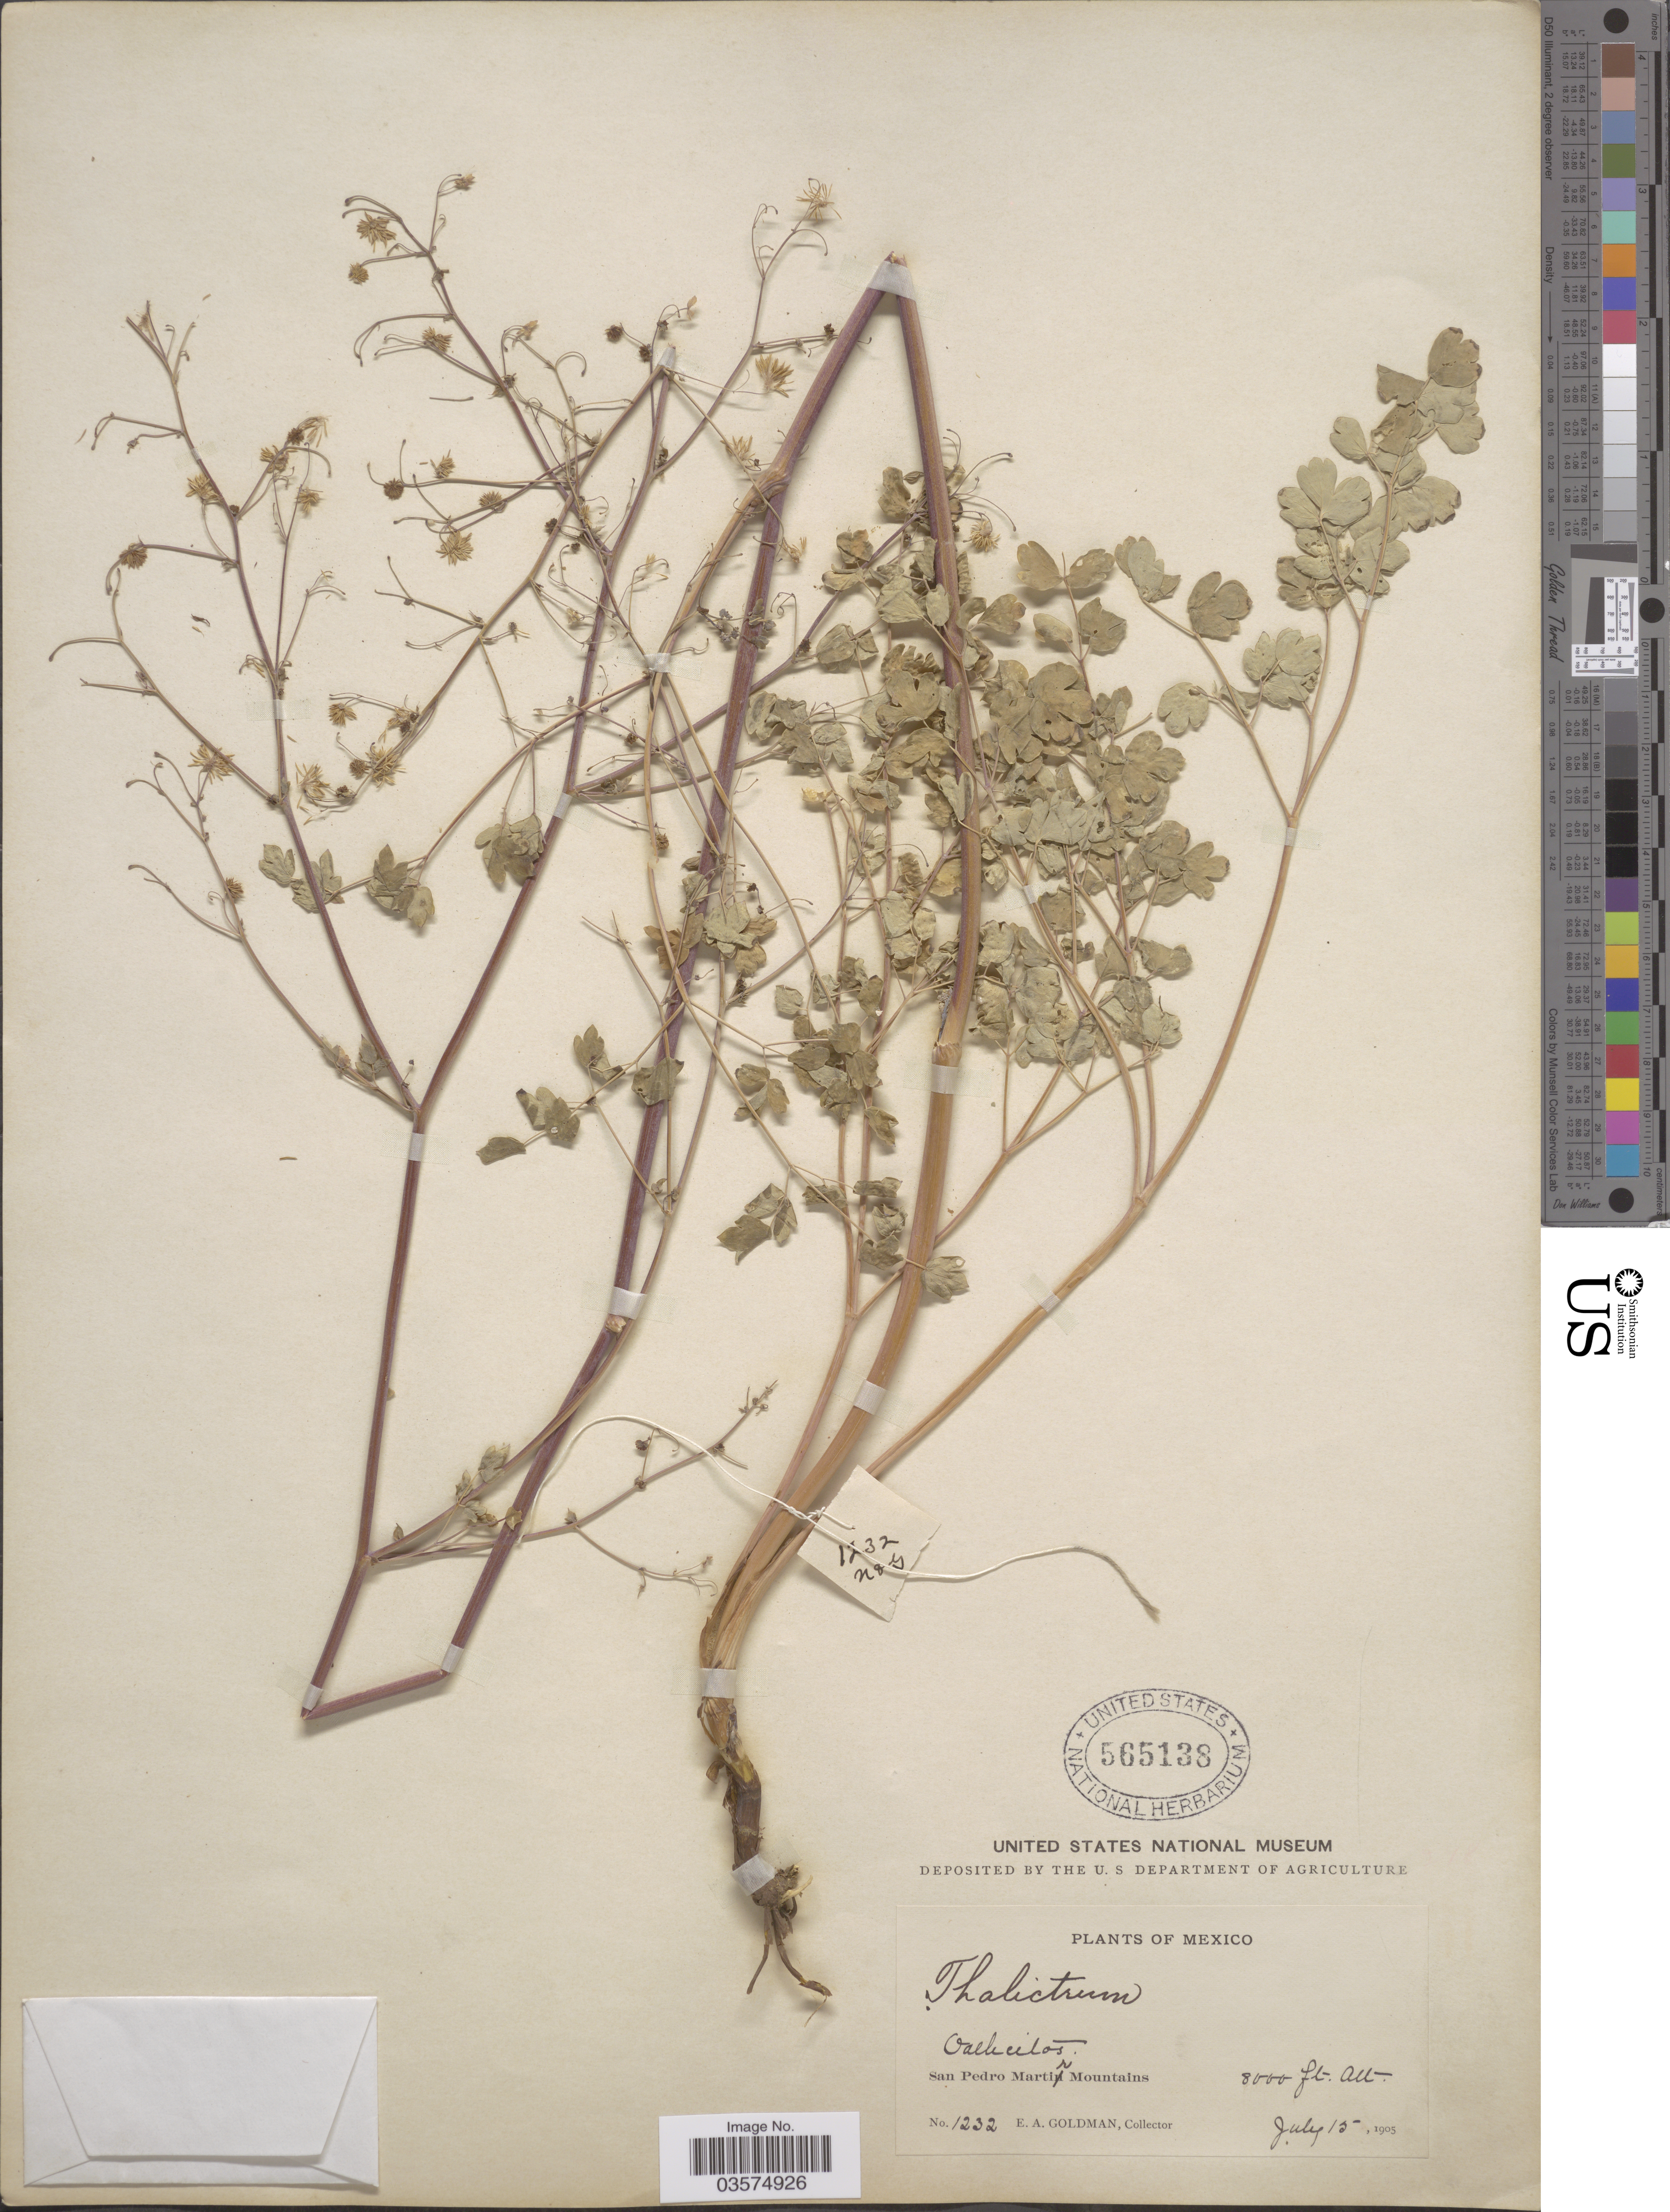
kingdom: Plantae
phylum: Tracheophyta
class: Magnoliopsida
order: Ranunculales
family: Ranunculaceae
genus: Thalictrum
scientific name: Thalictrum sp.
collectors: E. A. Goldman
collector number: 1232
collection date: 1905-07-15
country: Mexico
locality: Vallecitos. San Pedro Martir Mountains.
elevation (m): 2438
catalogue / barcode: US 565138